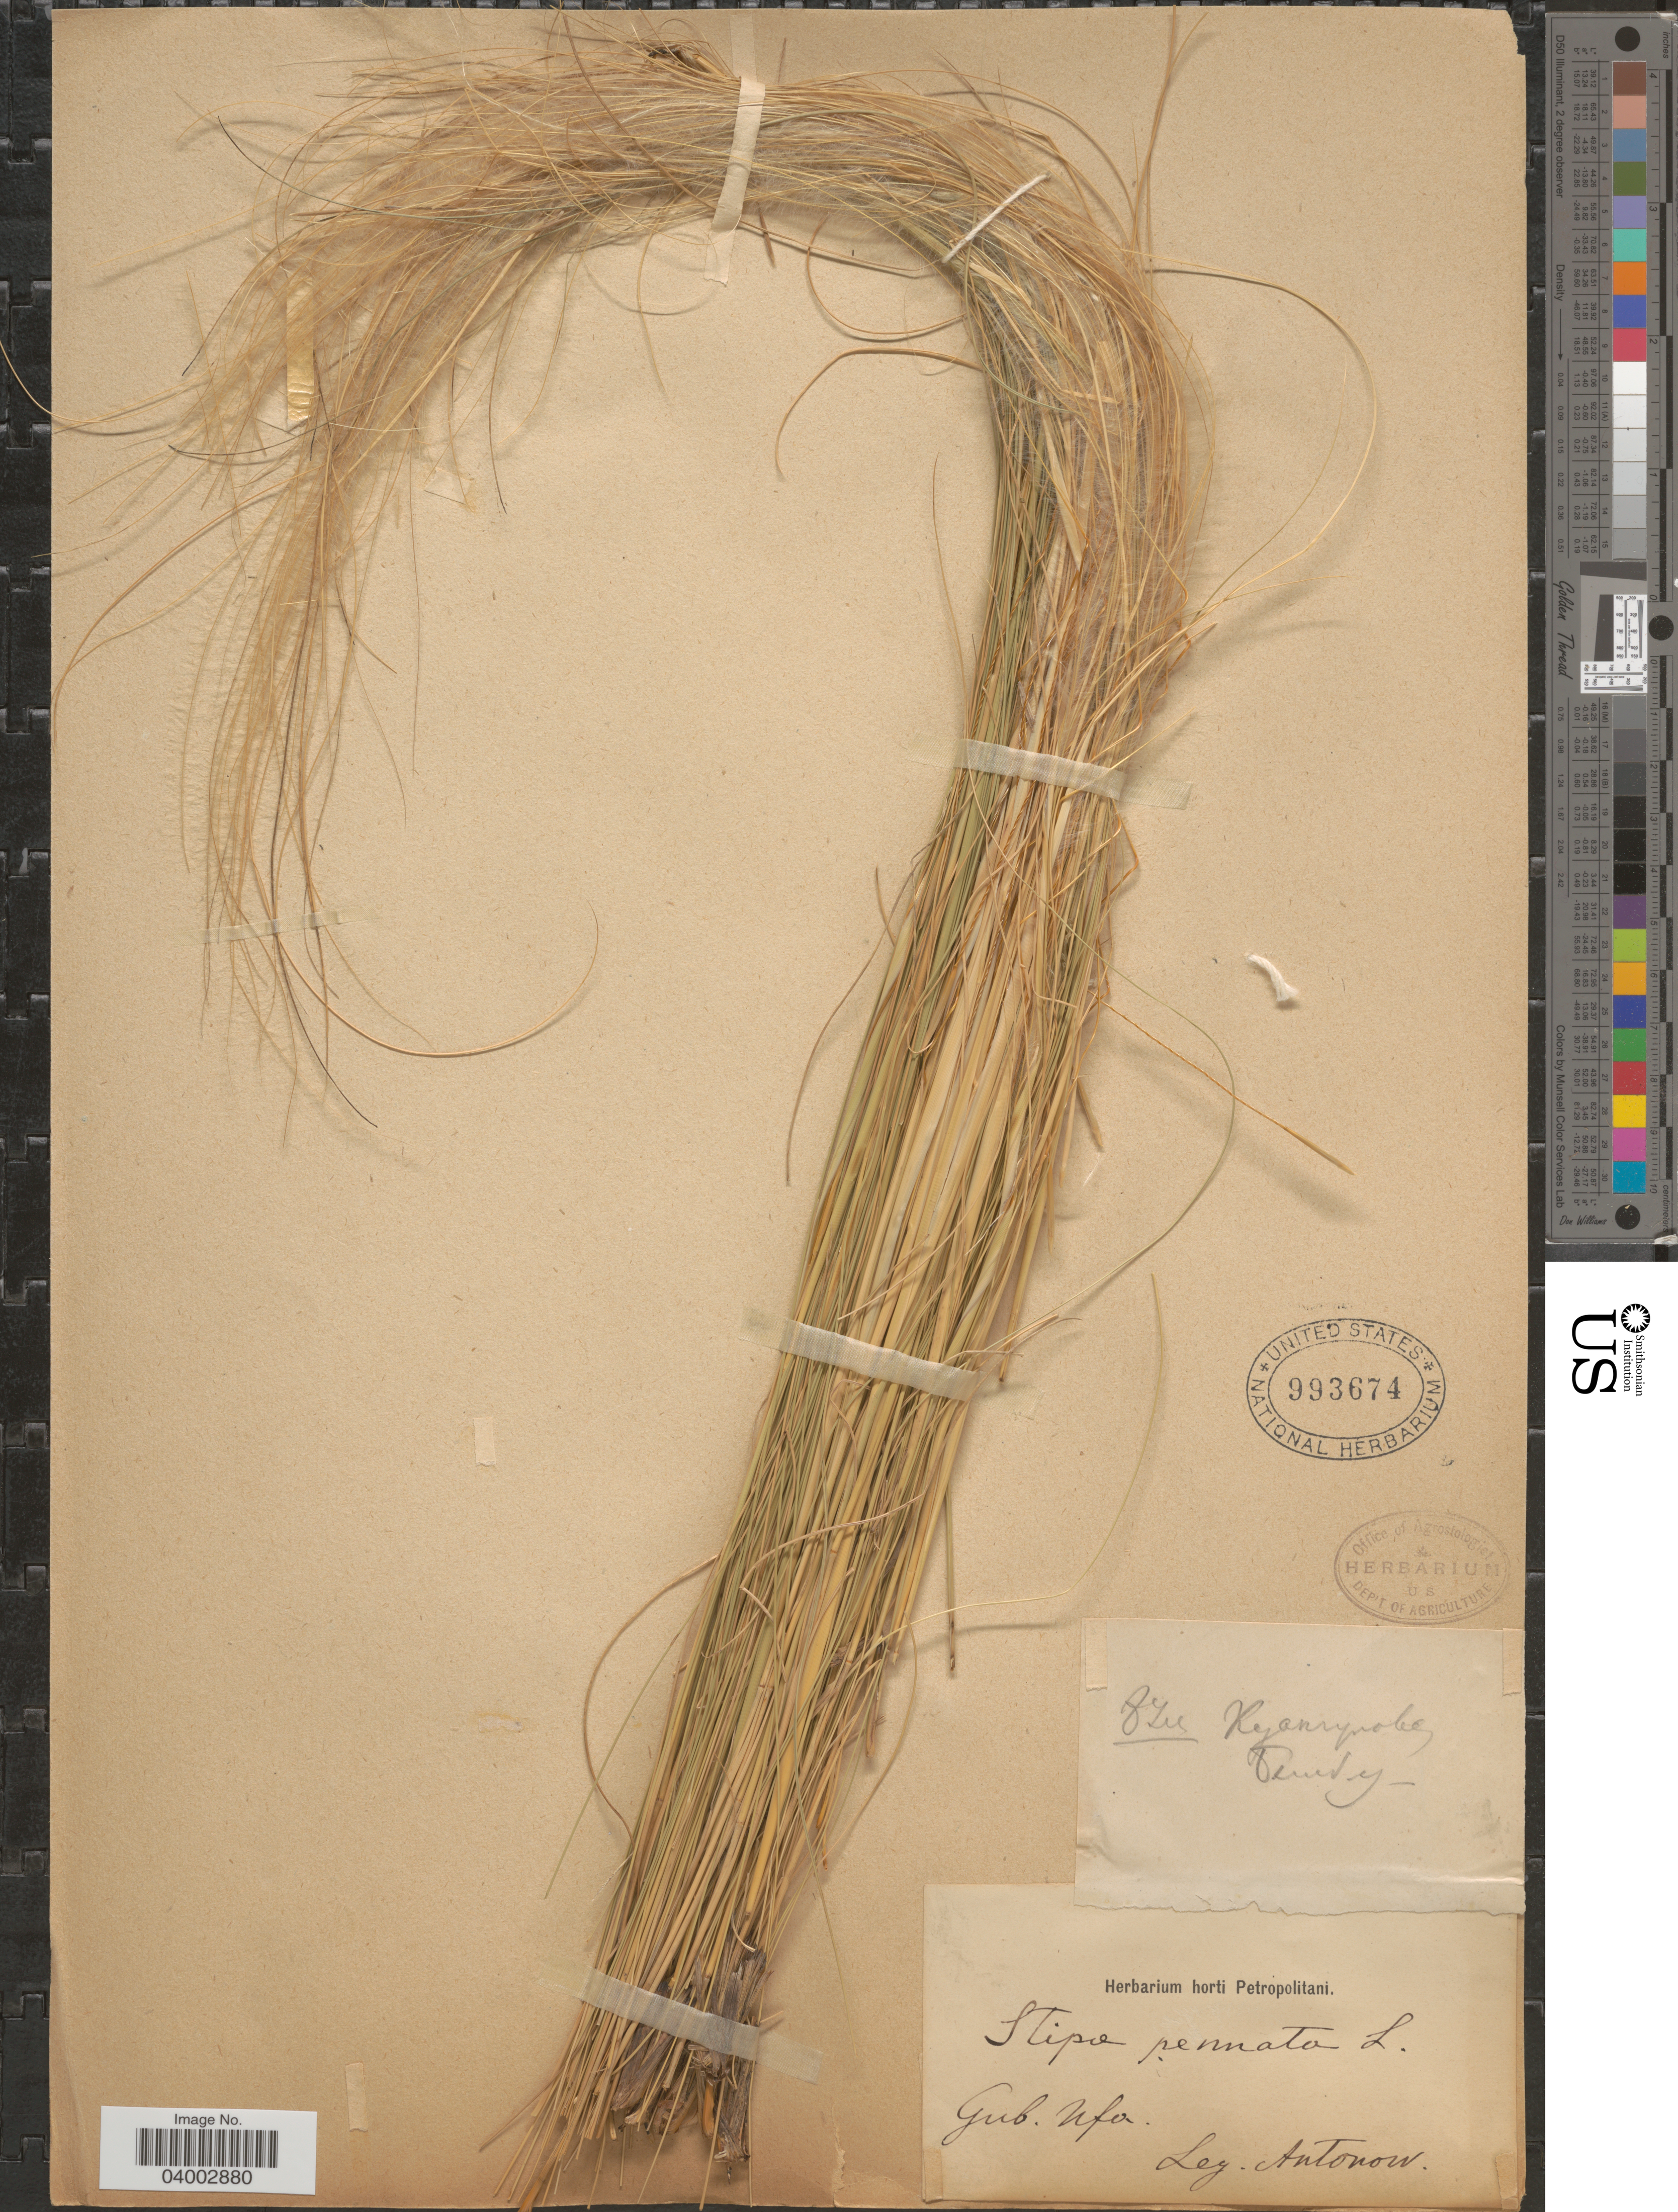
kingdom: Plantae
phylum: Tracheophyta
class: Liliopsida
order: Poales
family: Poaceae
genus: Stipa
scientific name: Stipa pennata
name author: L.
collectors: A. Antonow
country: Russian Federation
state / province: Bashkortostan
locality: Gub. Ufa.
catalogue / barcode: US 993674